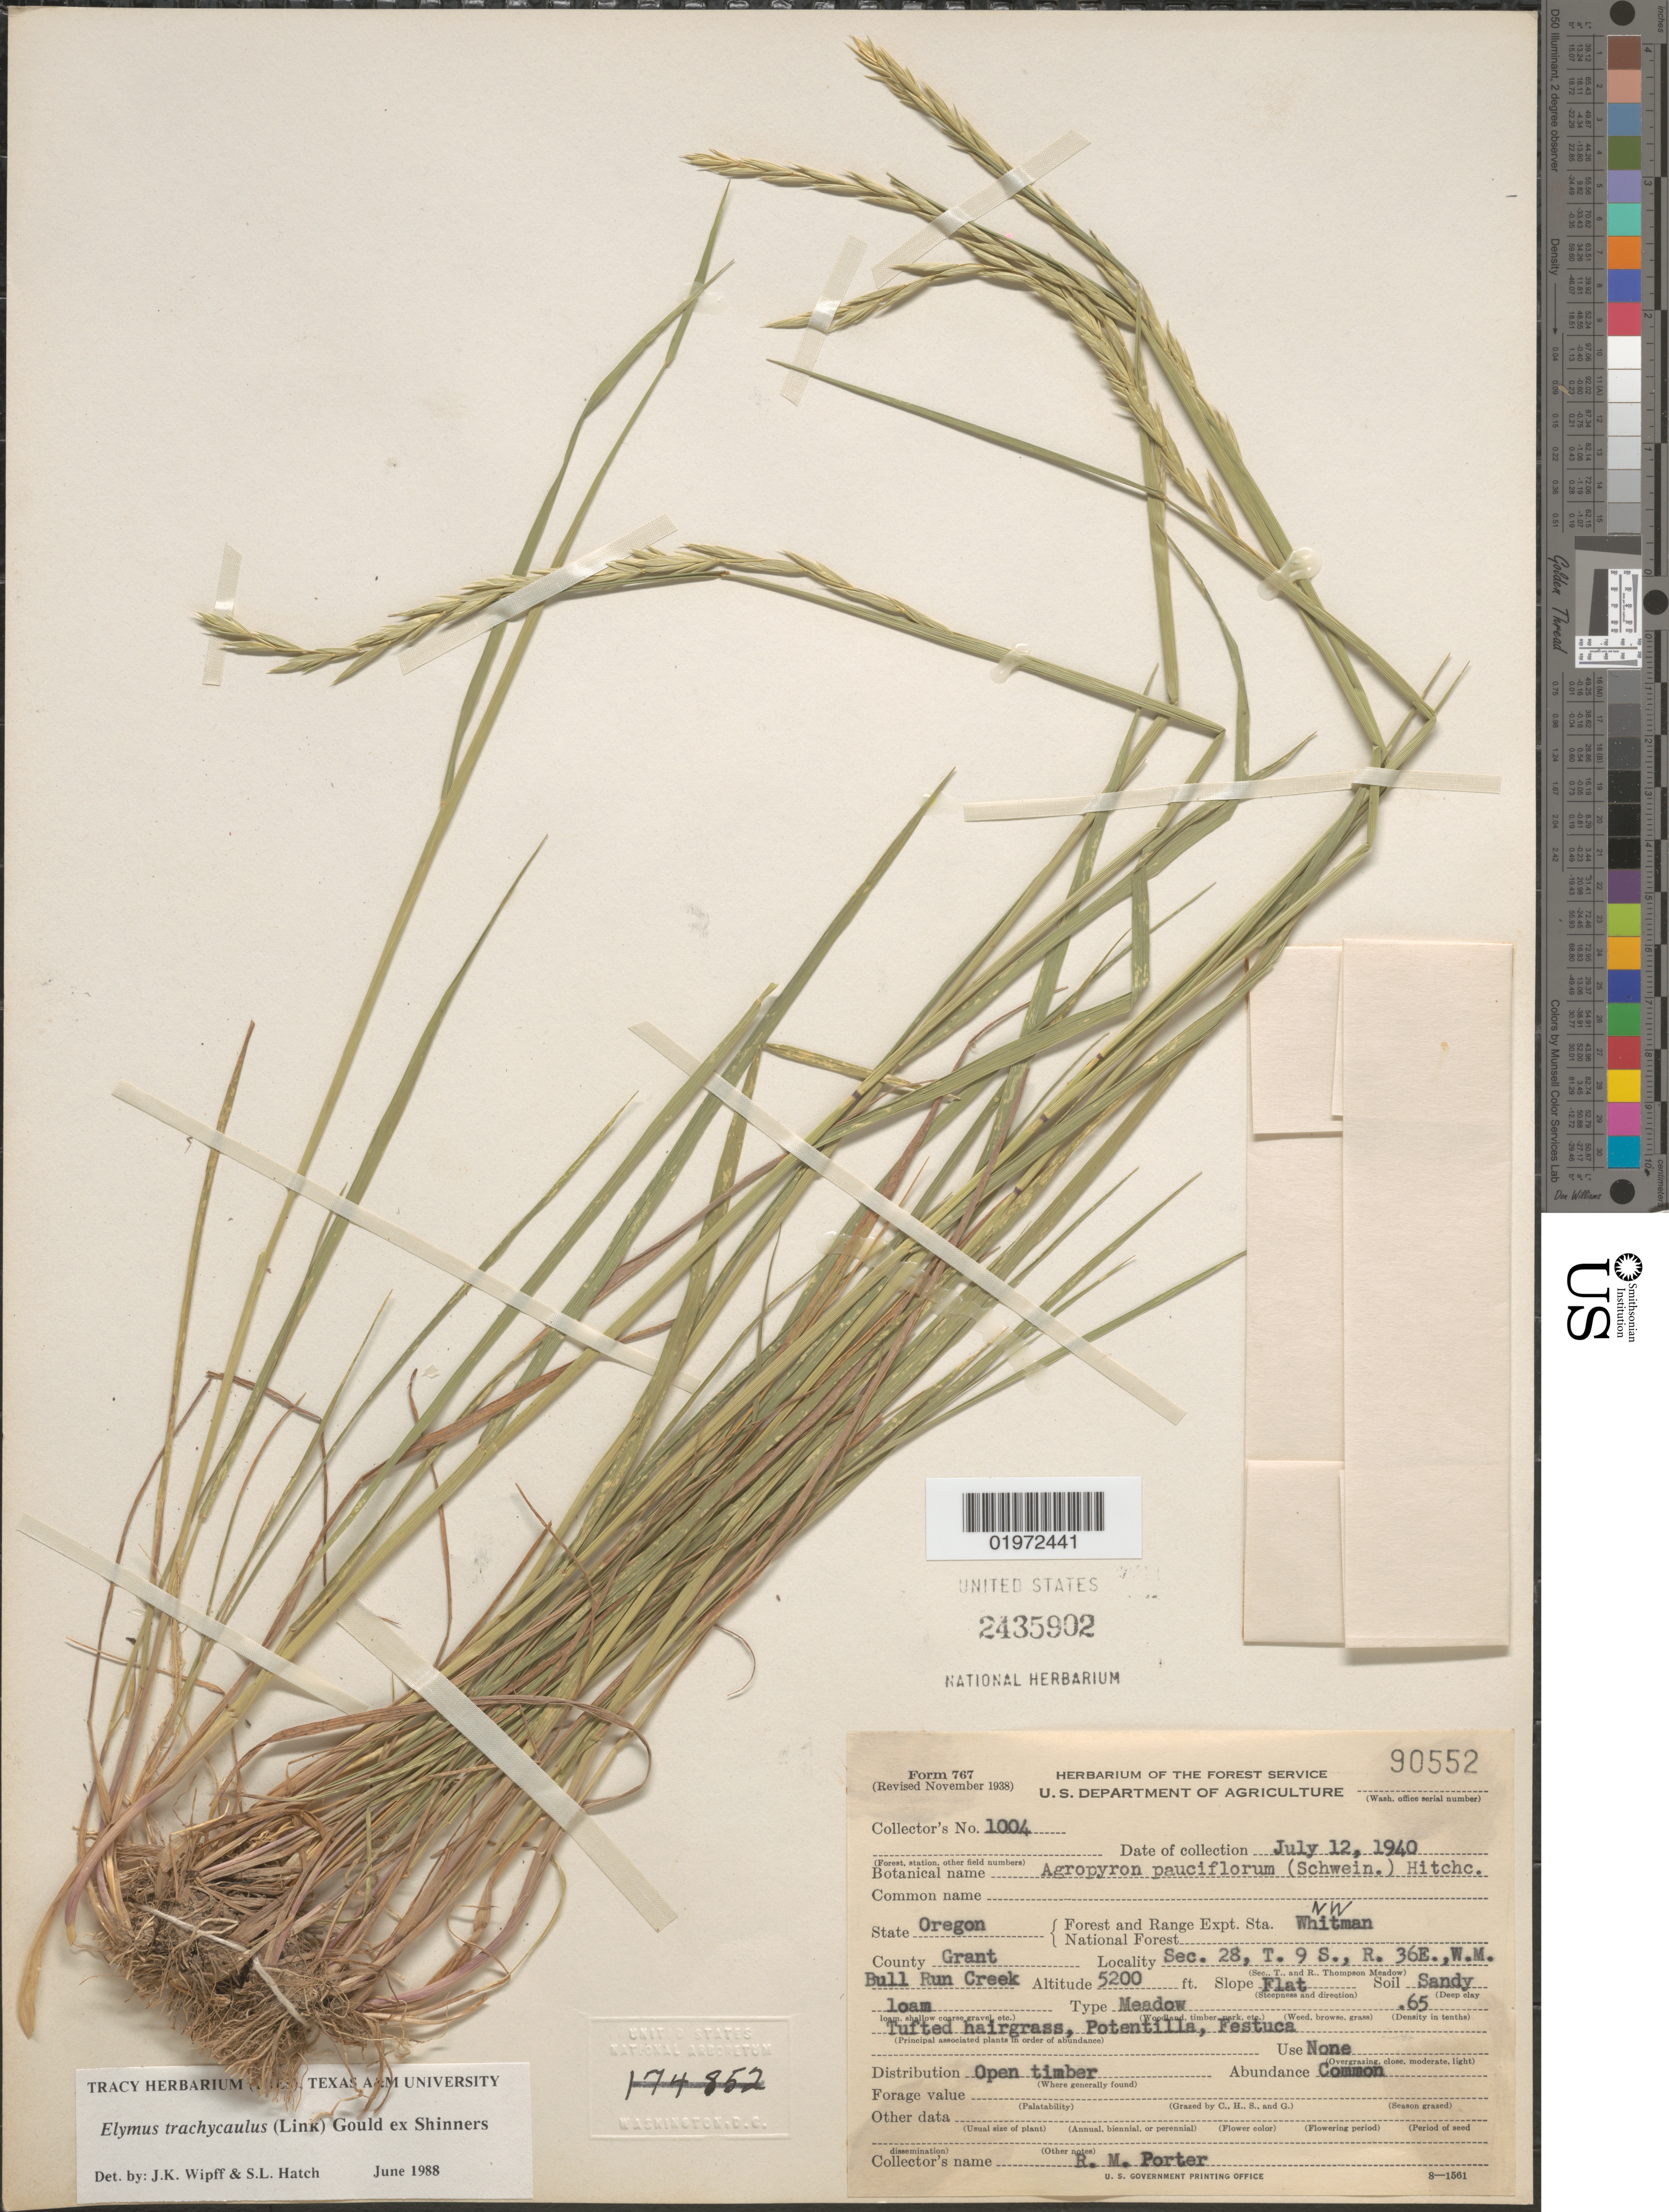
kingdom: Plantae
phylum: Tracheophyta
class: Liliopsida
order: Poales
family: Poaceae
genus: Elymus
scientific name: Elymus trachycaulus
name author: (Link) Gould ex Shinners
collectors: R. Porter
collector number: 1004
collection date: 1940-07-12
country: United States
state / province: Oregon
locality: Forest and Range Expt. Sta. National Forest NW Whitman. County Grant. Sec. 28, T. 9 S., R. 36E., W.M. Bull Run Creek. Slope Flat.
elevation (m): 1585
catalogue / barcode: US 2435902